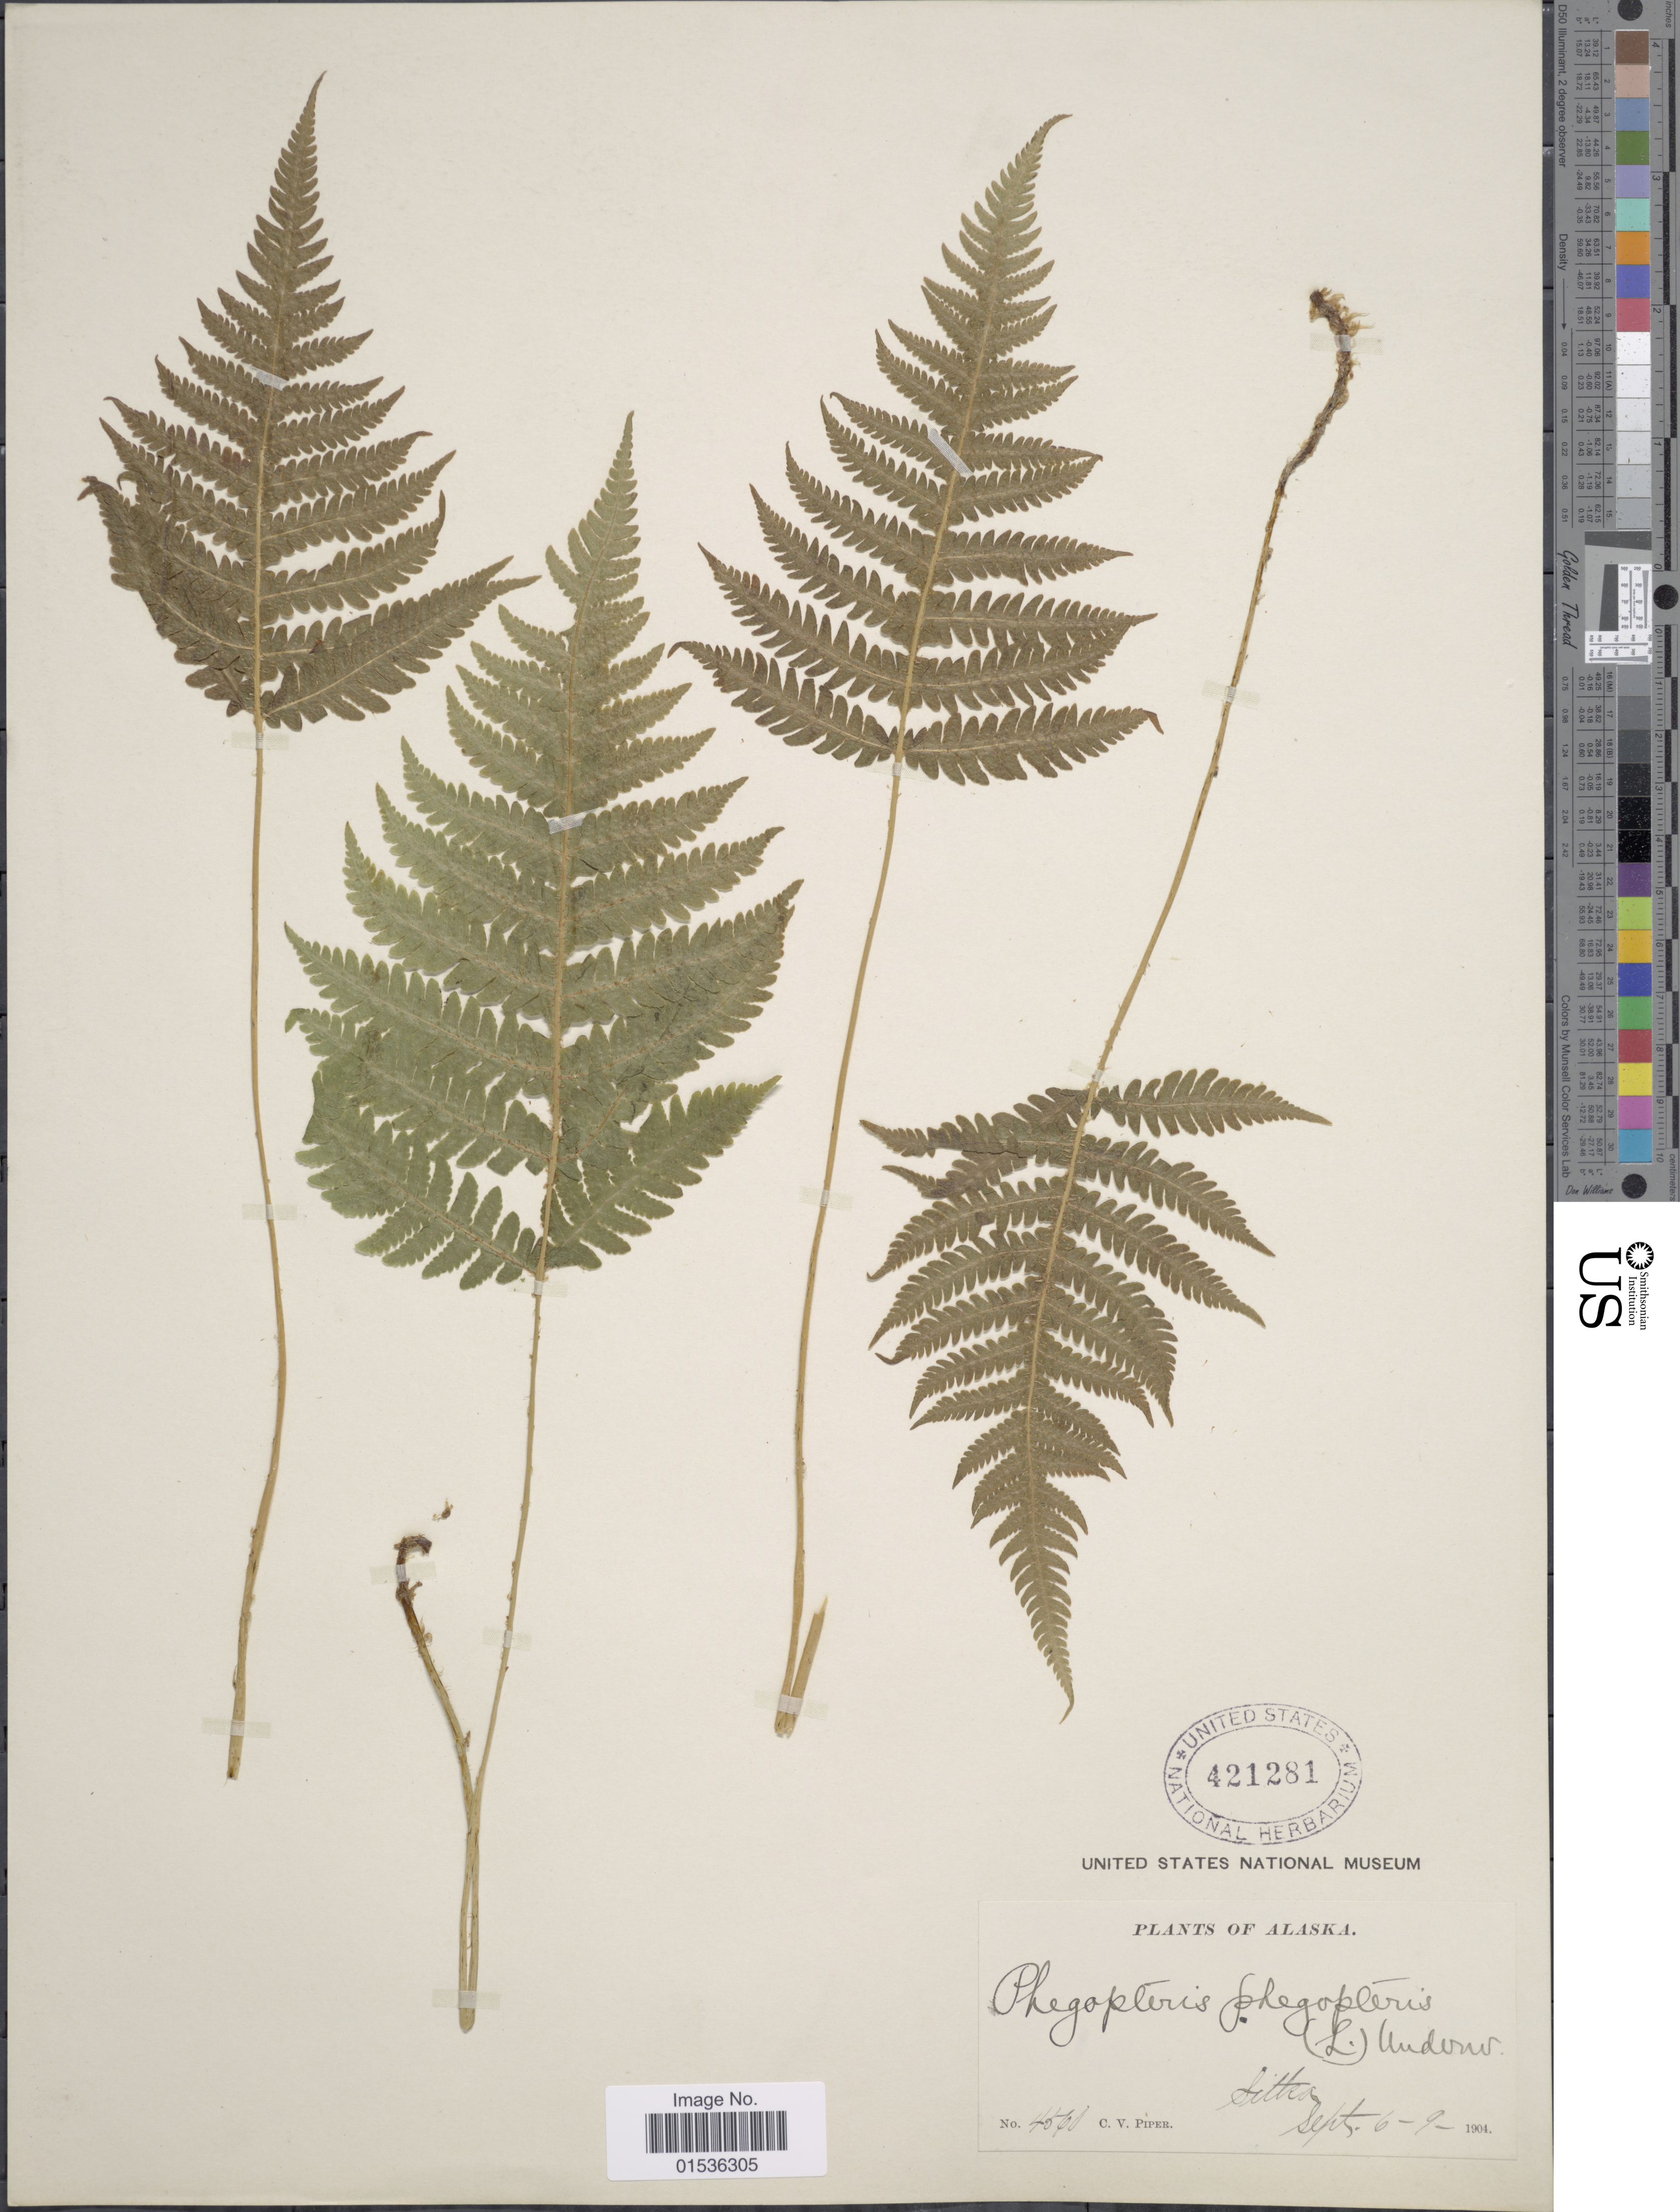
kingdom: Plantae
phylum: Tracheophyta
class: Polypodiopsida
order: Polypodiales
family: Thelypteridaceae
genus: Phegopteris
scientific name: Phegopteris connectilis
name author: (Michx.) Watt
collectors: C. V. Piper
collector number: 4560*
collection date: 1904-09-06/1904-09-09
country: United States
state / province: Alaska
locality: Alaska, Sitka.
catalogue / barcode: US 421281